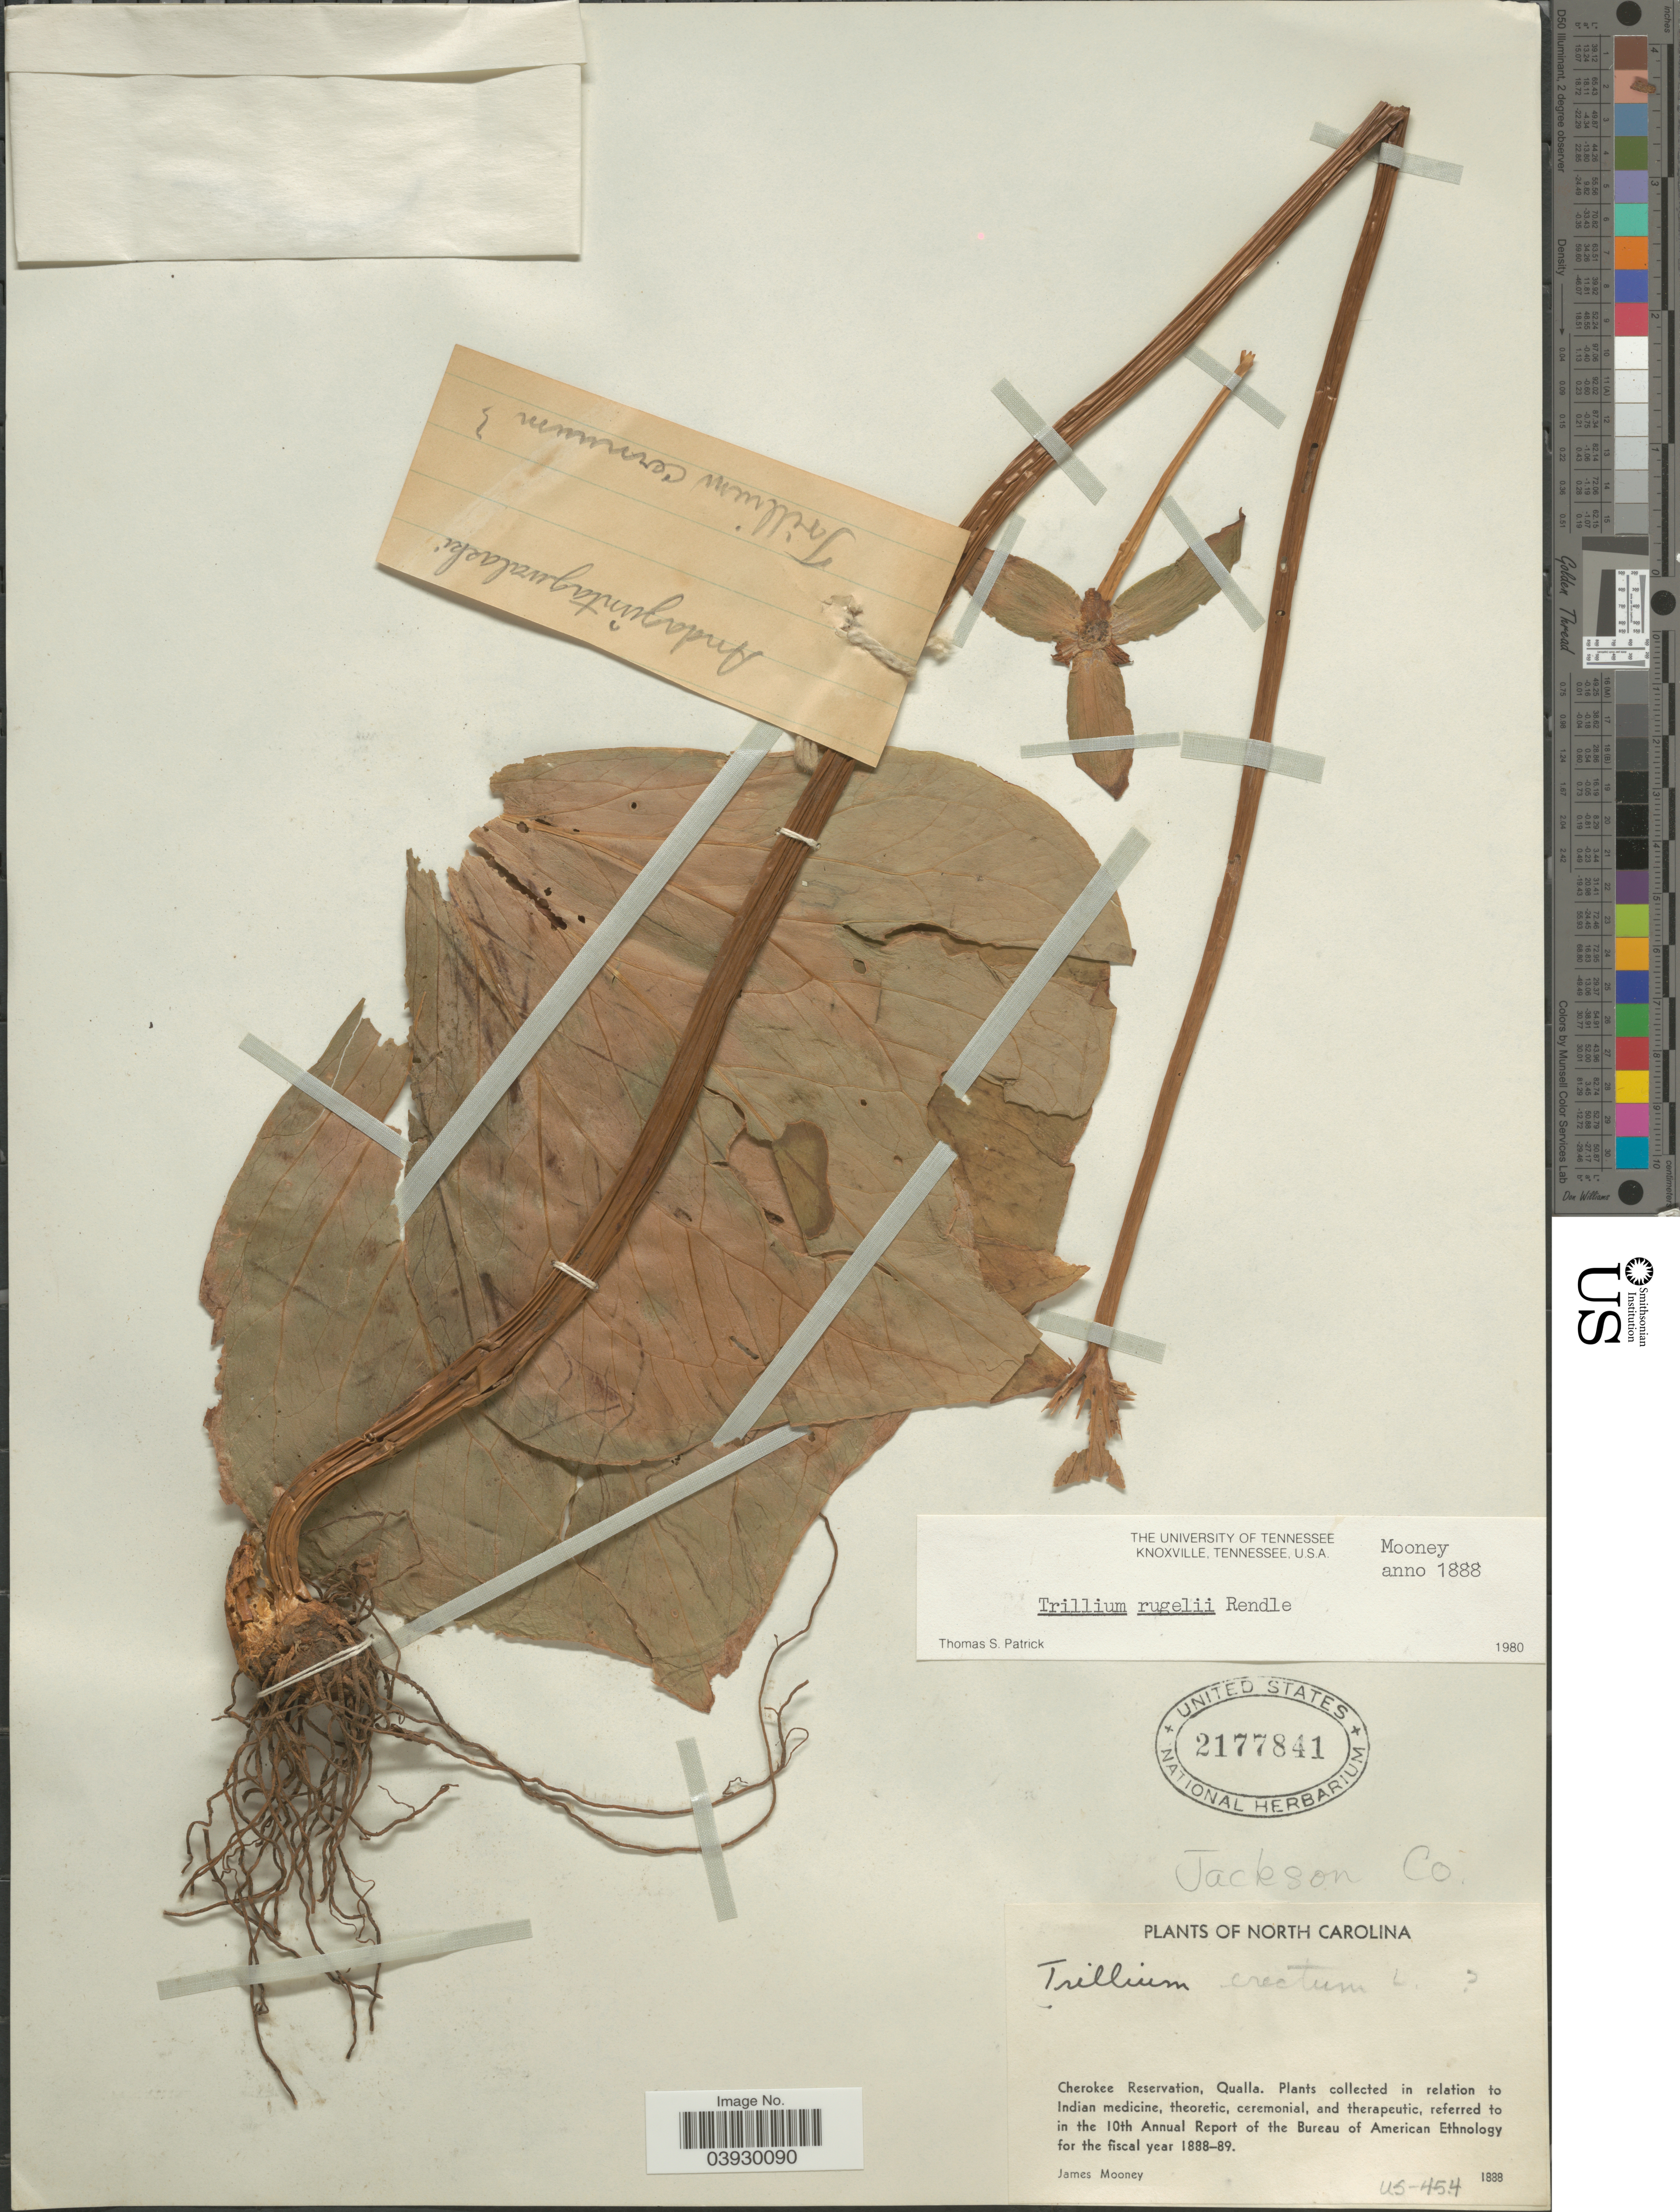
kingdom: Plantae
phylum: Tracheophyta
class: Liliopsida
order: Liliales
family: Melanthiaceae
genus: Trillium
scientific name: Trillium rugelii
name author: Rendle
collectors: J. Mooney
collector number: US-454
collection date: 1888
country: United States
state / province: North Carolina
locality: Jackson Co. Cherokee Reservation, Qualla.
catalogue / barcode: US 2177841